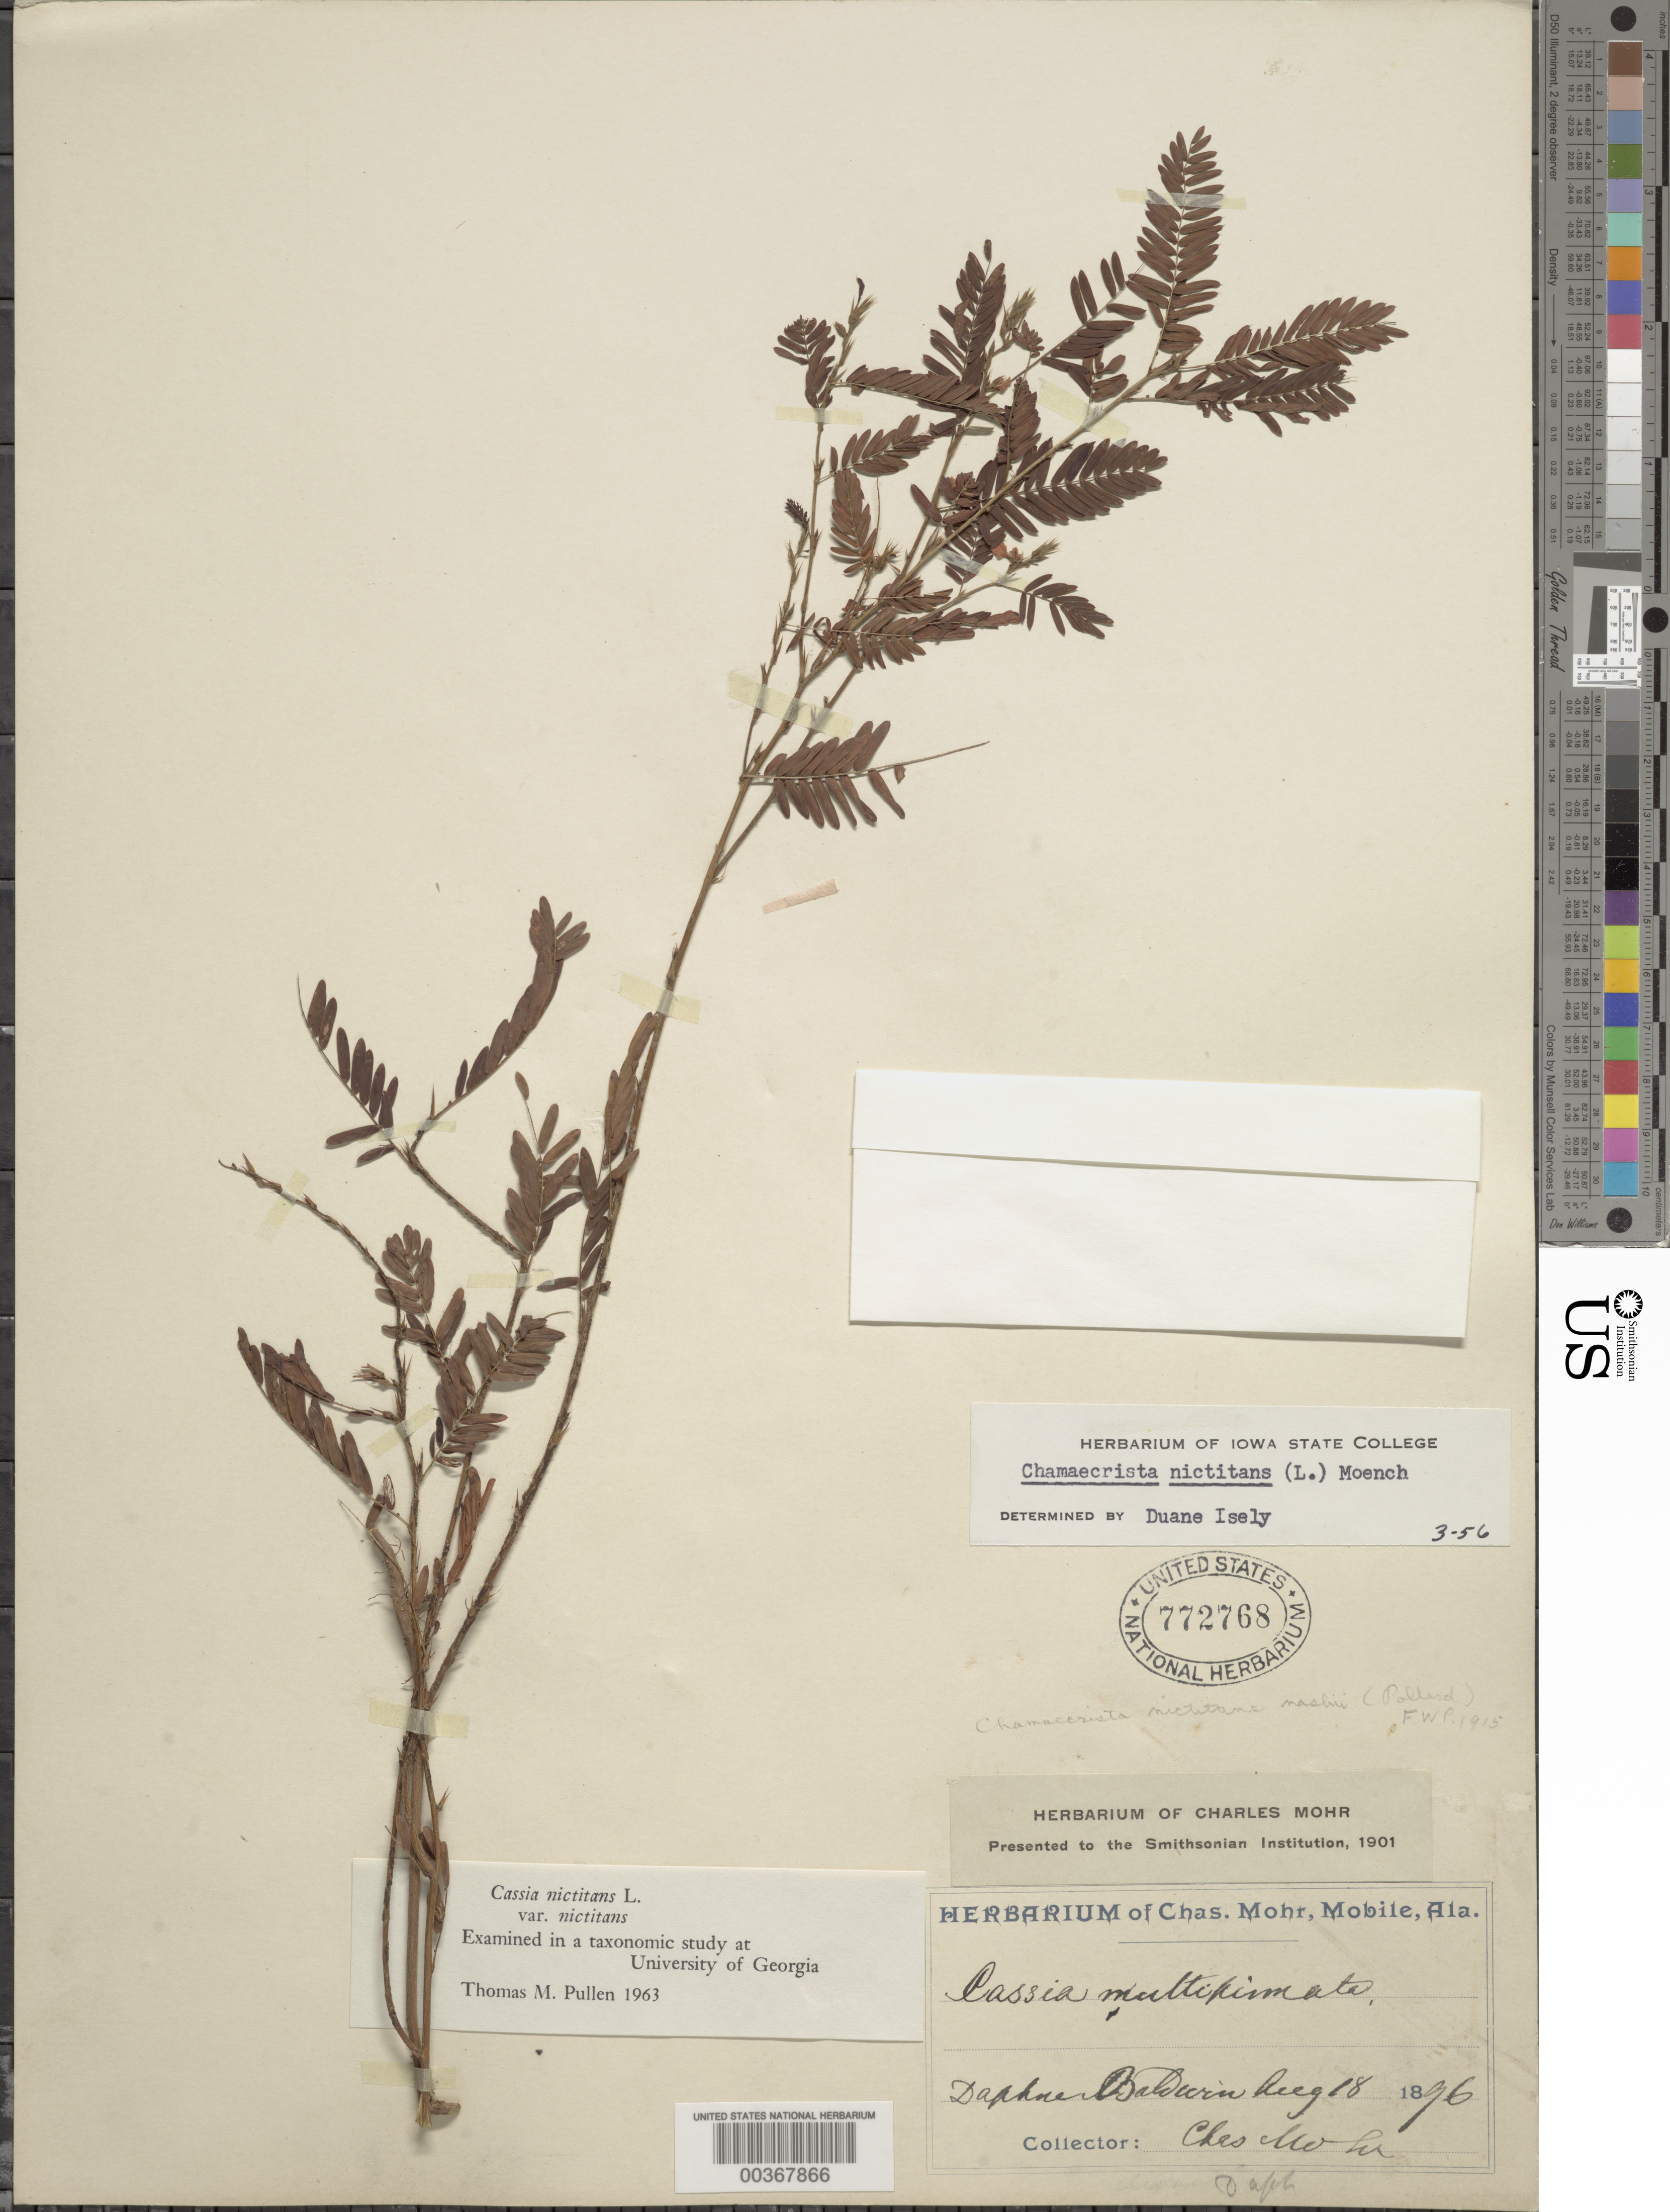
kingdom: Plantae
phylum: Tracheophyta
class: Magnoliopsida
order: Fabales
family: Fabaceae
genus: Chamaecrista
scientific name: Chamaecrista nictitans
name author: (L.) Moench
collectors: C. T. Mohr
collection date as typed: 18 Aug 1896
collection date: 1896-08-18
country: United States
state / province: Alabama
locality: Daphner baldwin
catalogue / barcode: US 772768